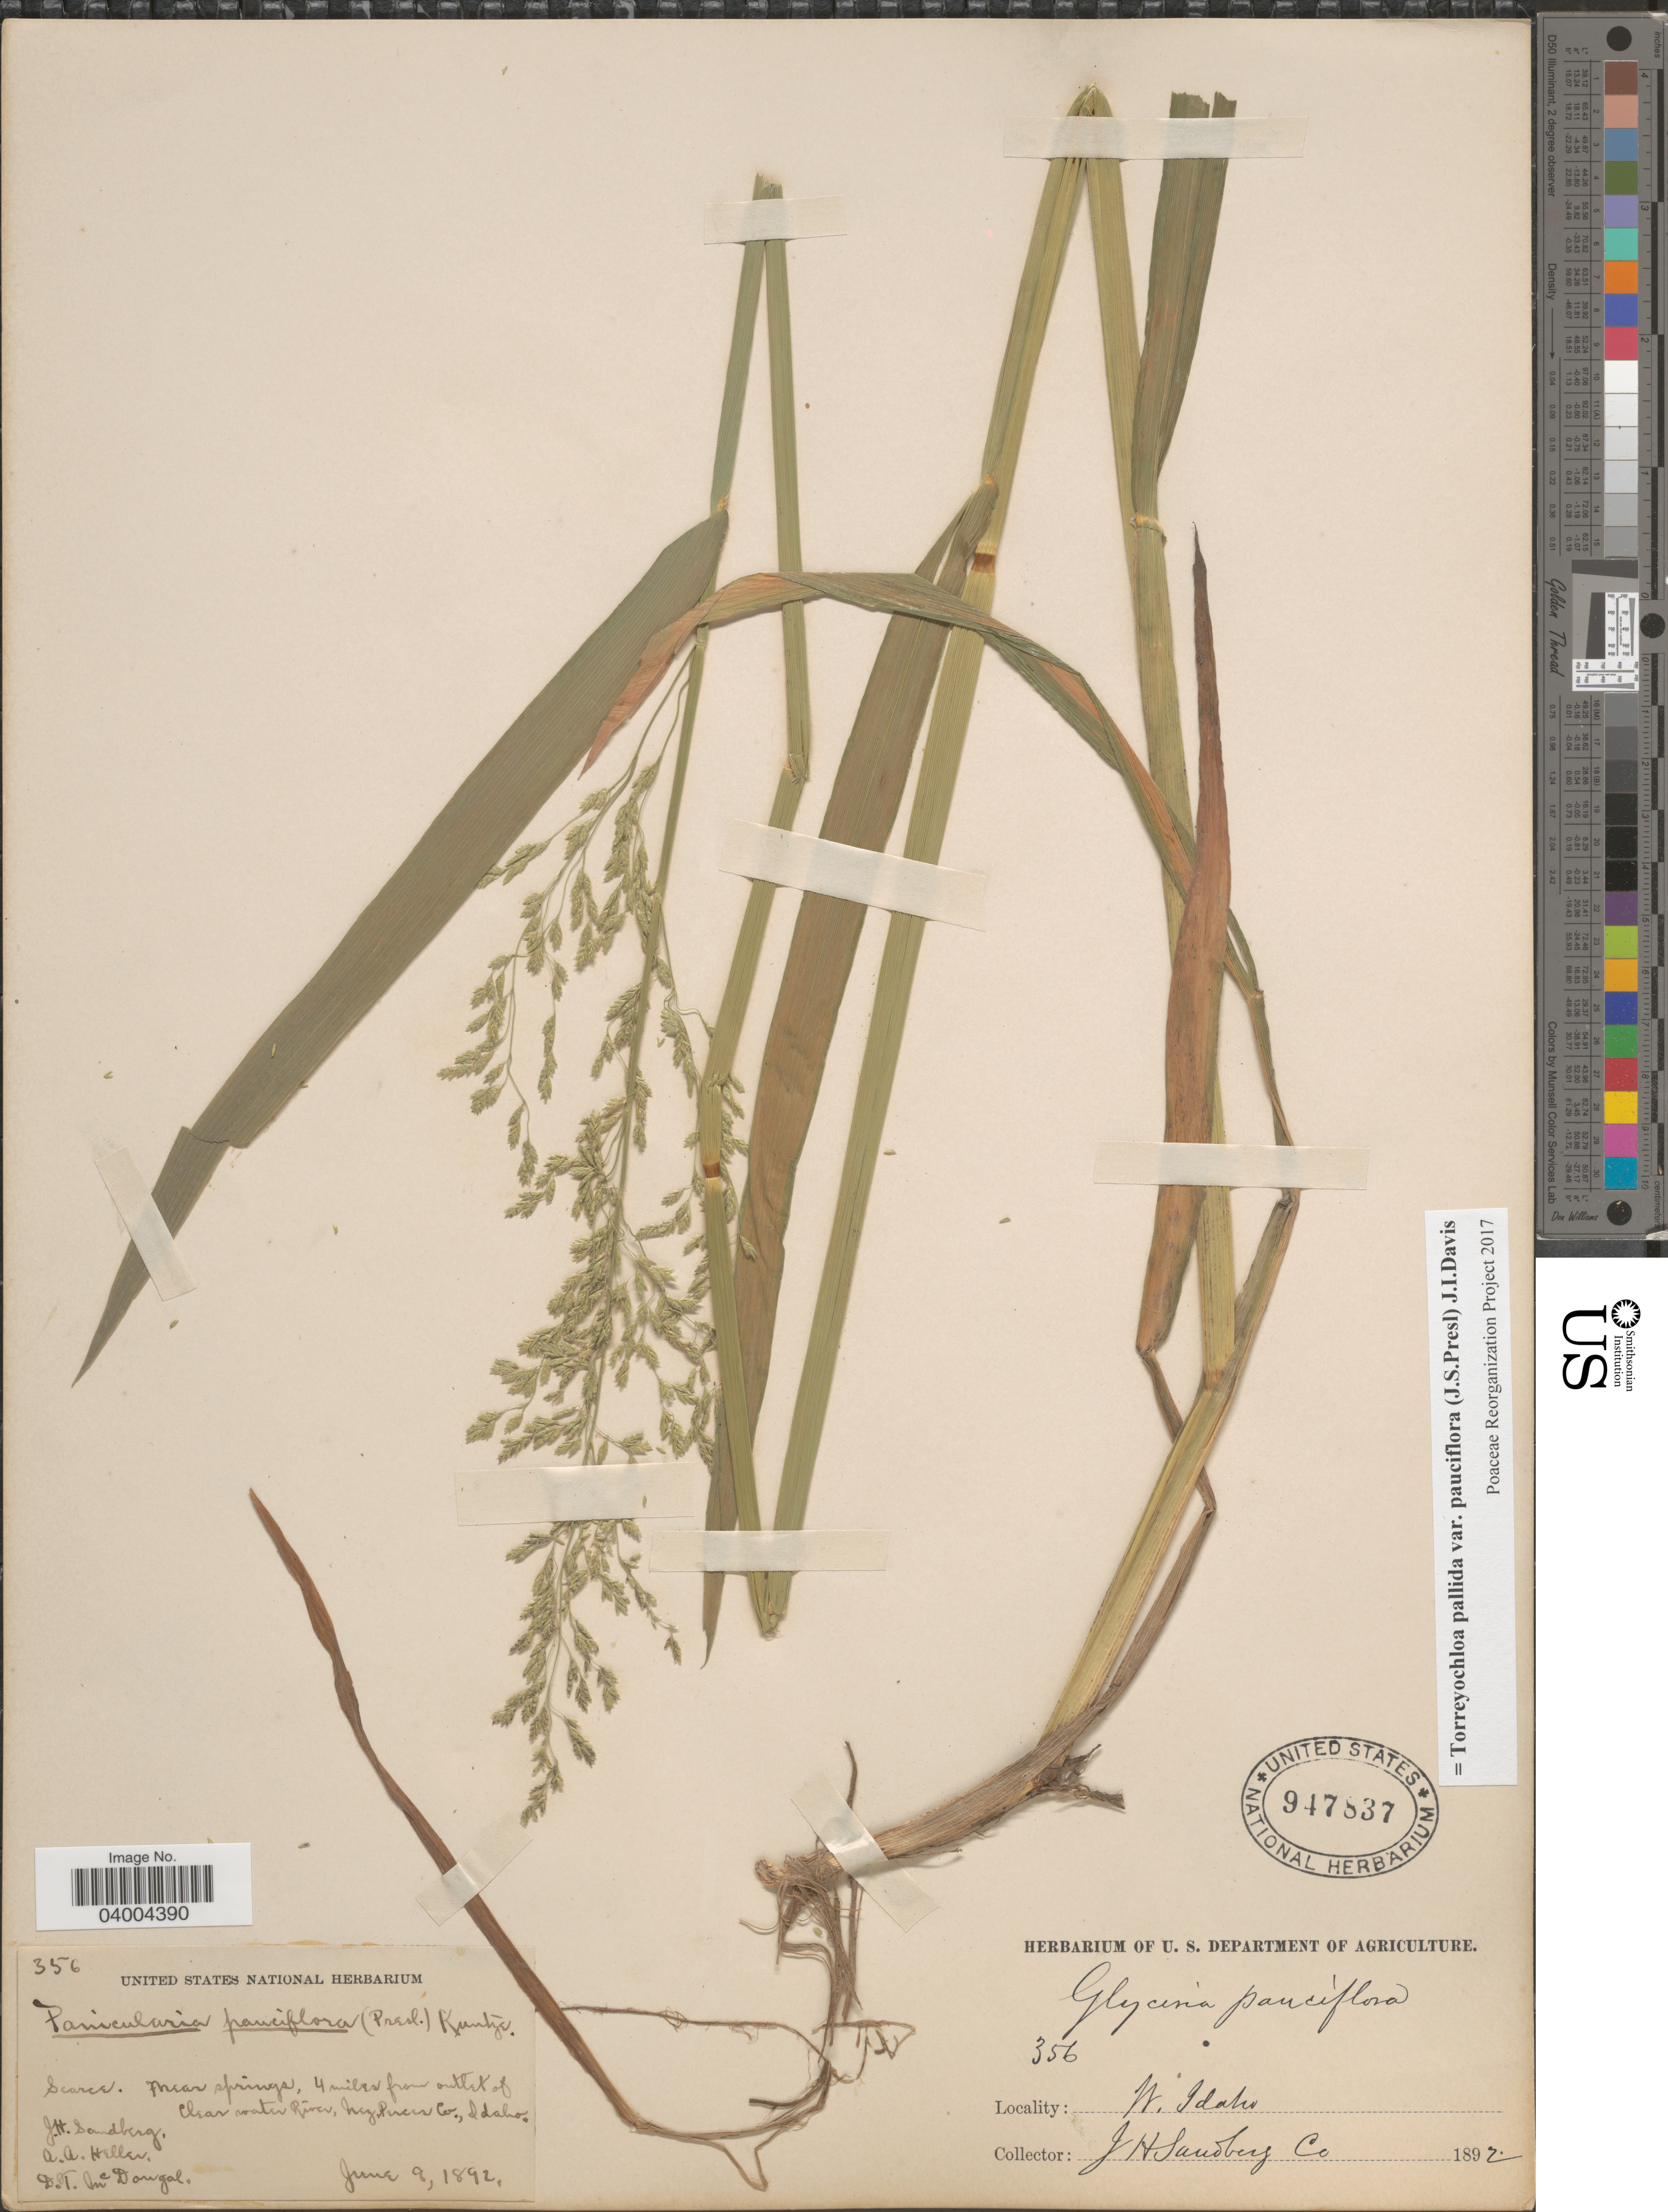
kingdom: Plantae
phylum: Tracheophyta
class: Liliopsida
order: Poales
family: Poaceae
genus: Torreyochloa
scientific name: Torreyochloa pallida var. pauciflora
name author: (J. Presl) J.I. Davis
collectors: J. H. Sandberg, A. A. Heller & D. McDougal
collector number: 356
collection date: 1892-06-09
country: United States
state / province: Idaho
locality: Near springs, 4 miles from outlet of Clear water River, Nez Perces Co.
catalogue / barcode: US 947837